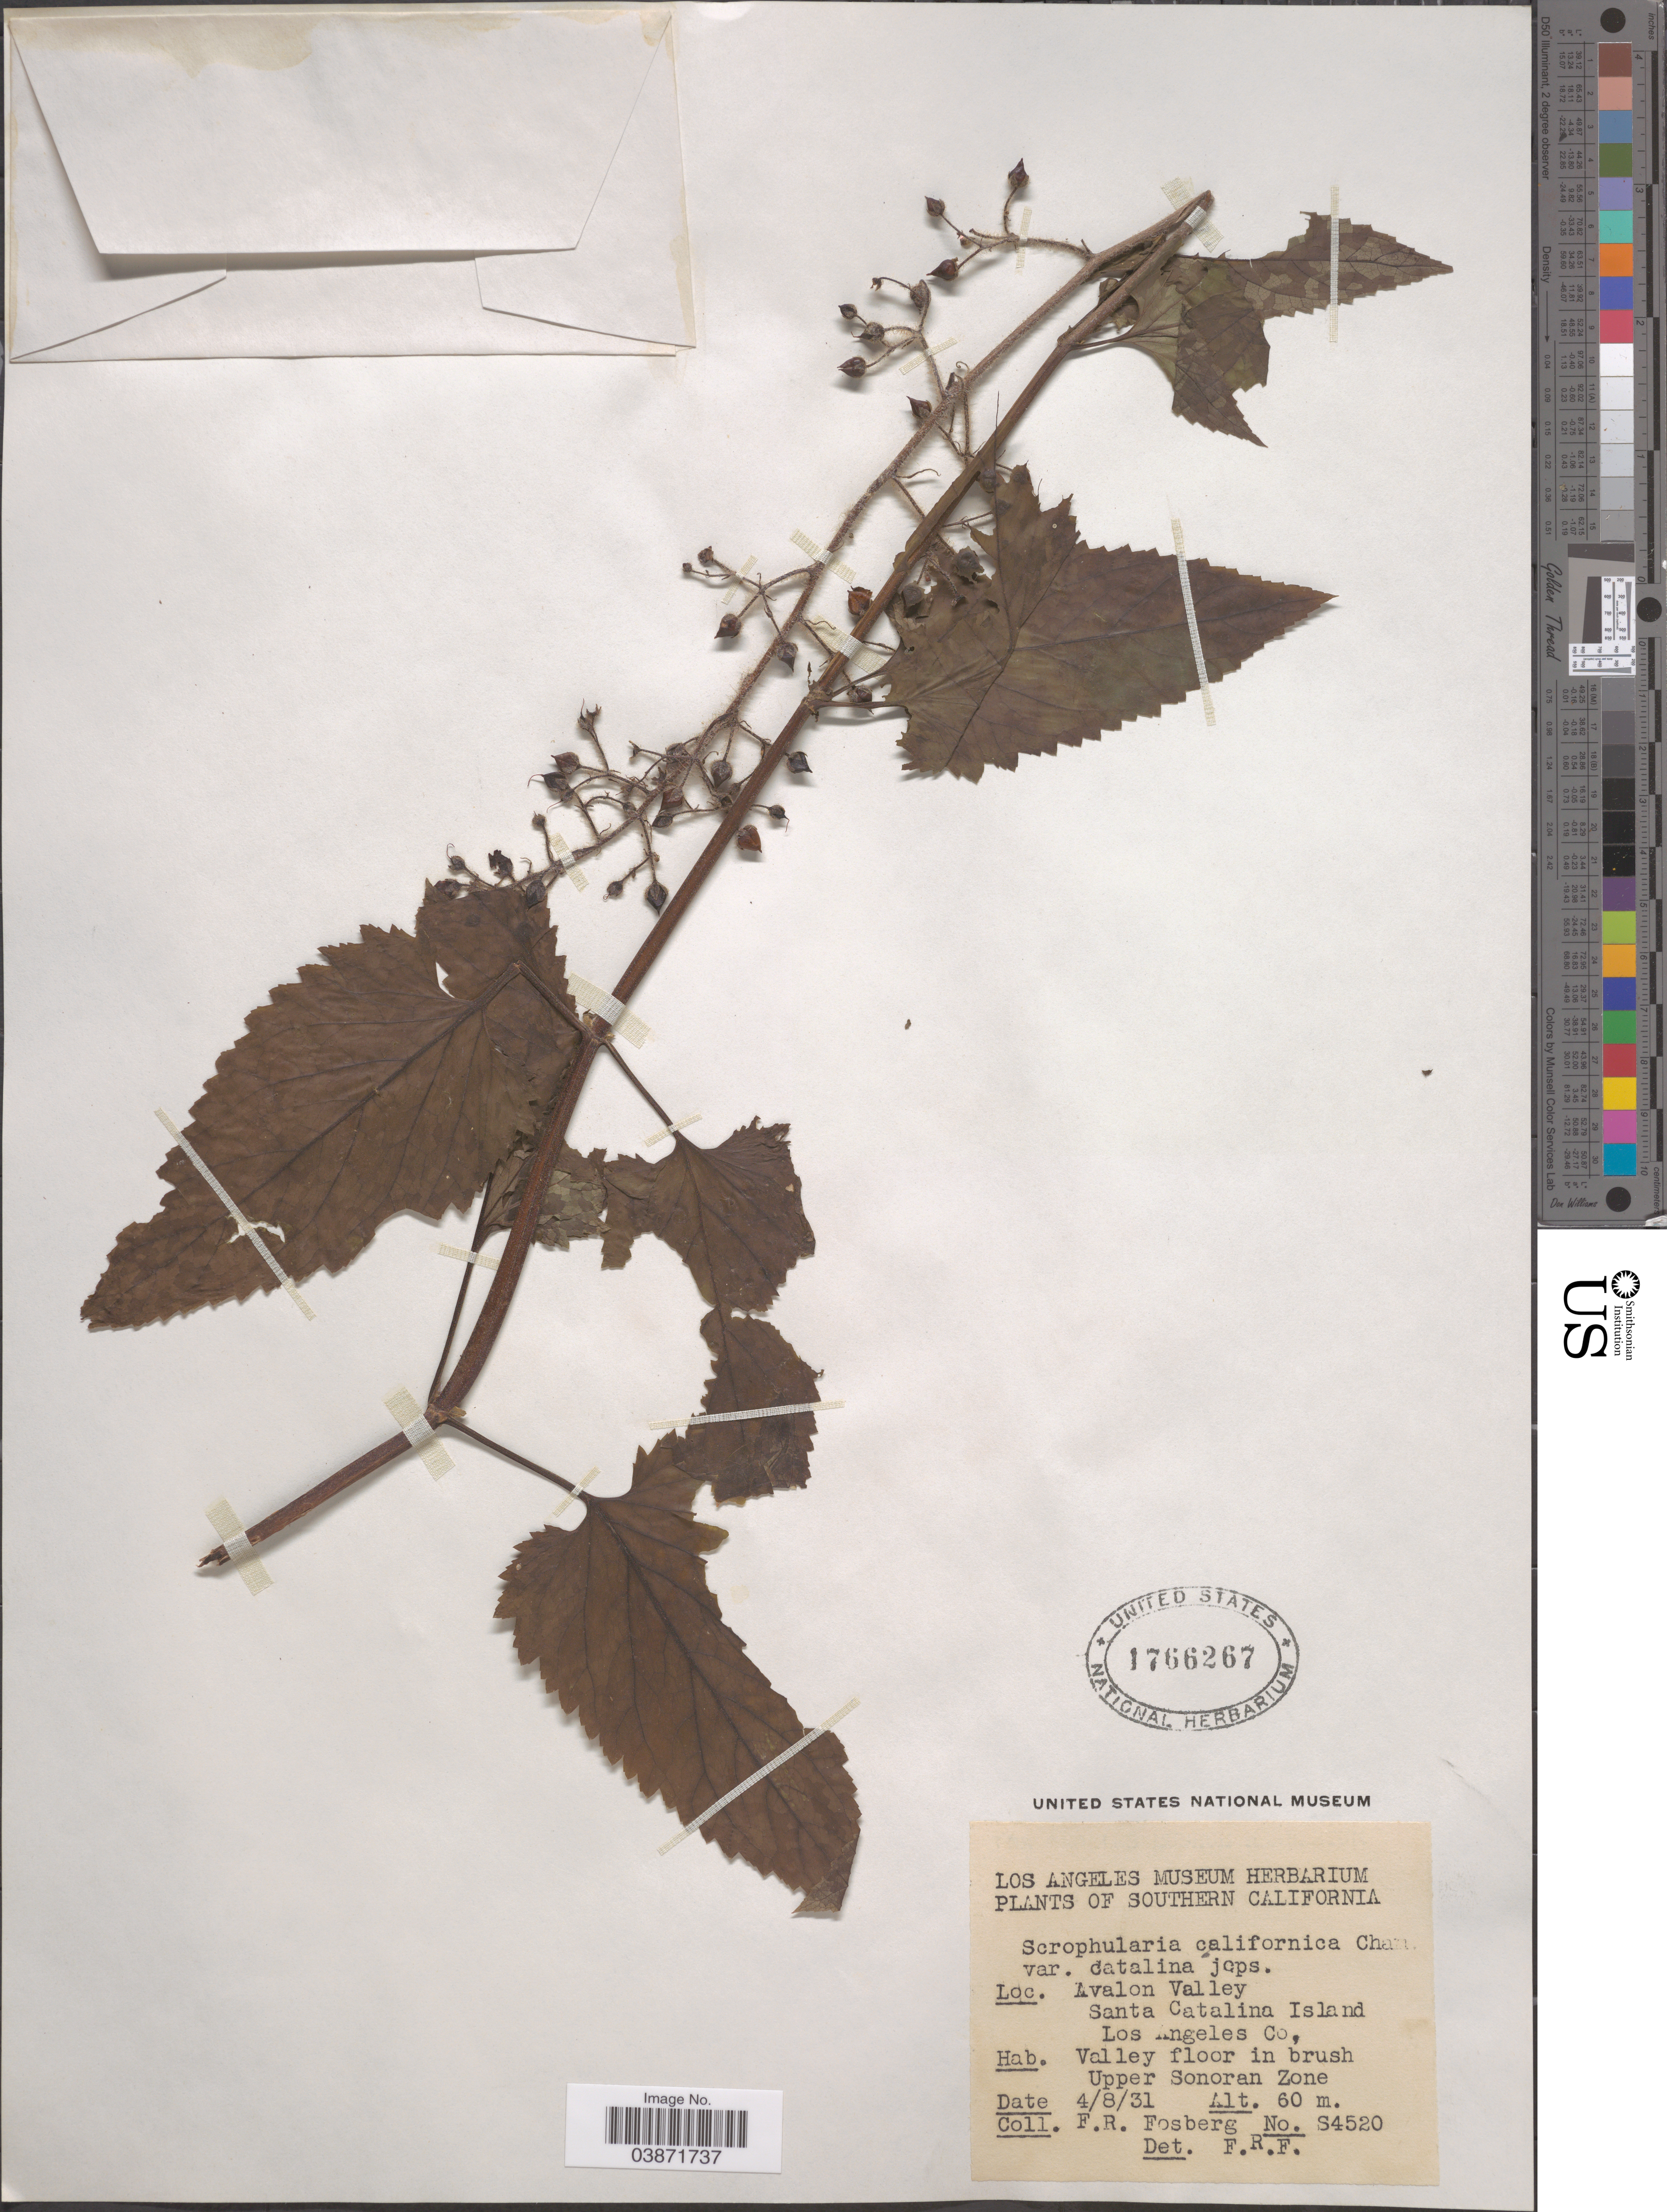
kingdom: Plantae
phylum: Tracheophyta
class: Magnoliopsida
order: Lamiales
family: Scrophulariaceae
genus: Scrophularia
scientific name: Scrophularia californica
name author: Cham. & Schltdl.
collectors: F. R. Fosberg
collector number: S4520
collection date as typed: Transcribed d/m/y: 8/4/31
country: United States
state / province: California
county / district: Los Angeles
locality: Southern California. Avalon Valley. Santa Catalina Island. Los Angeles Co. Valley floor in brush Upper Sonoran Zone.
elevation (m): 60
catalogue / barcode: US 1766267